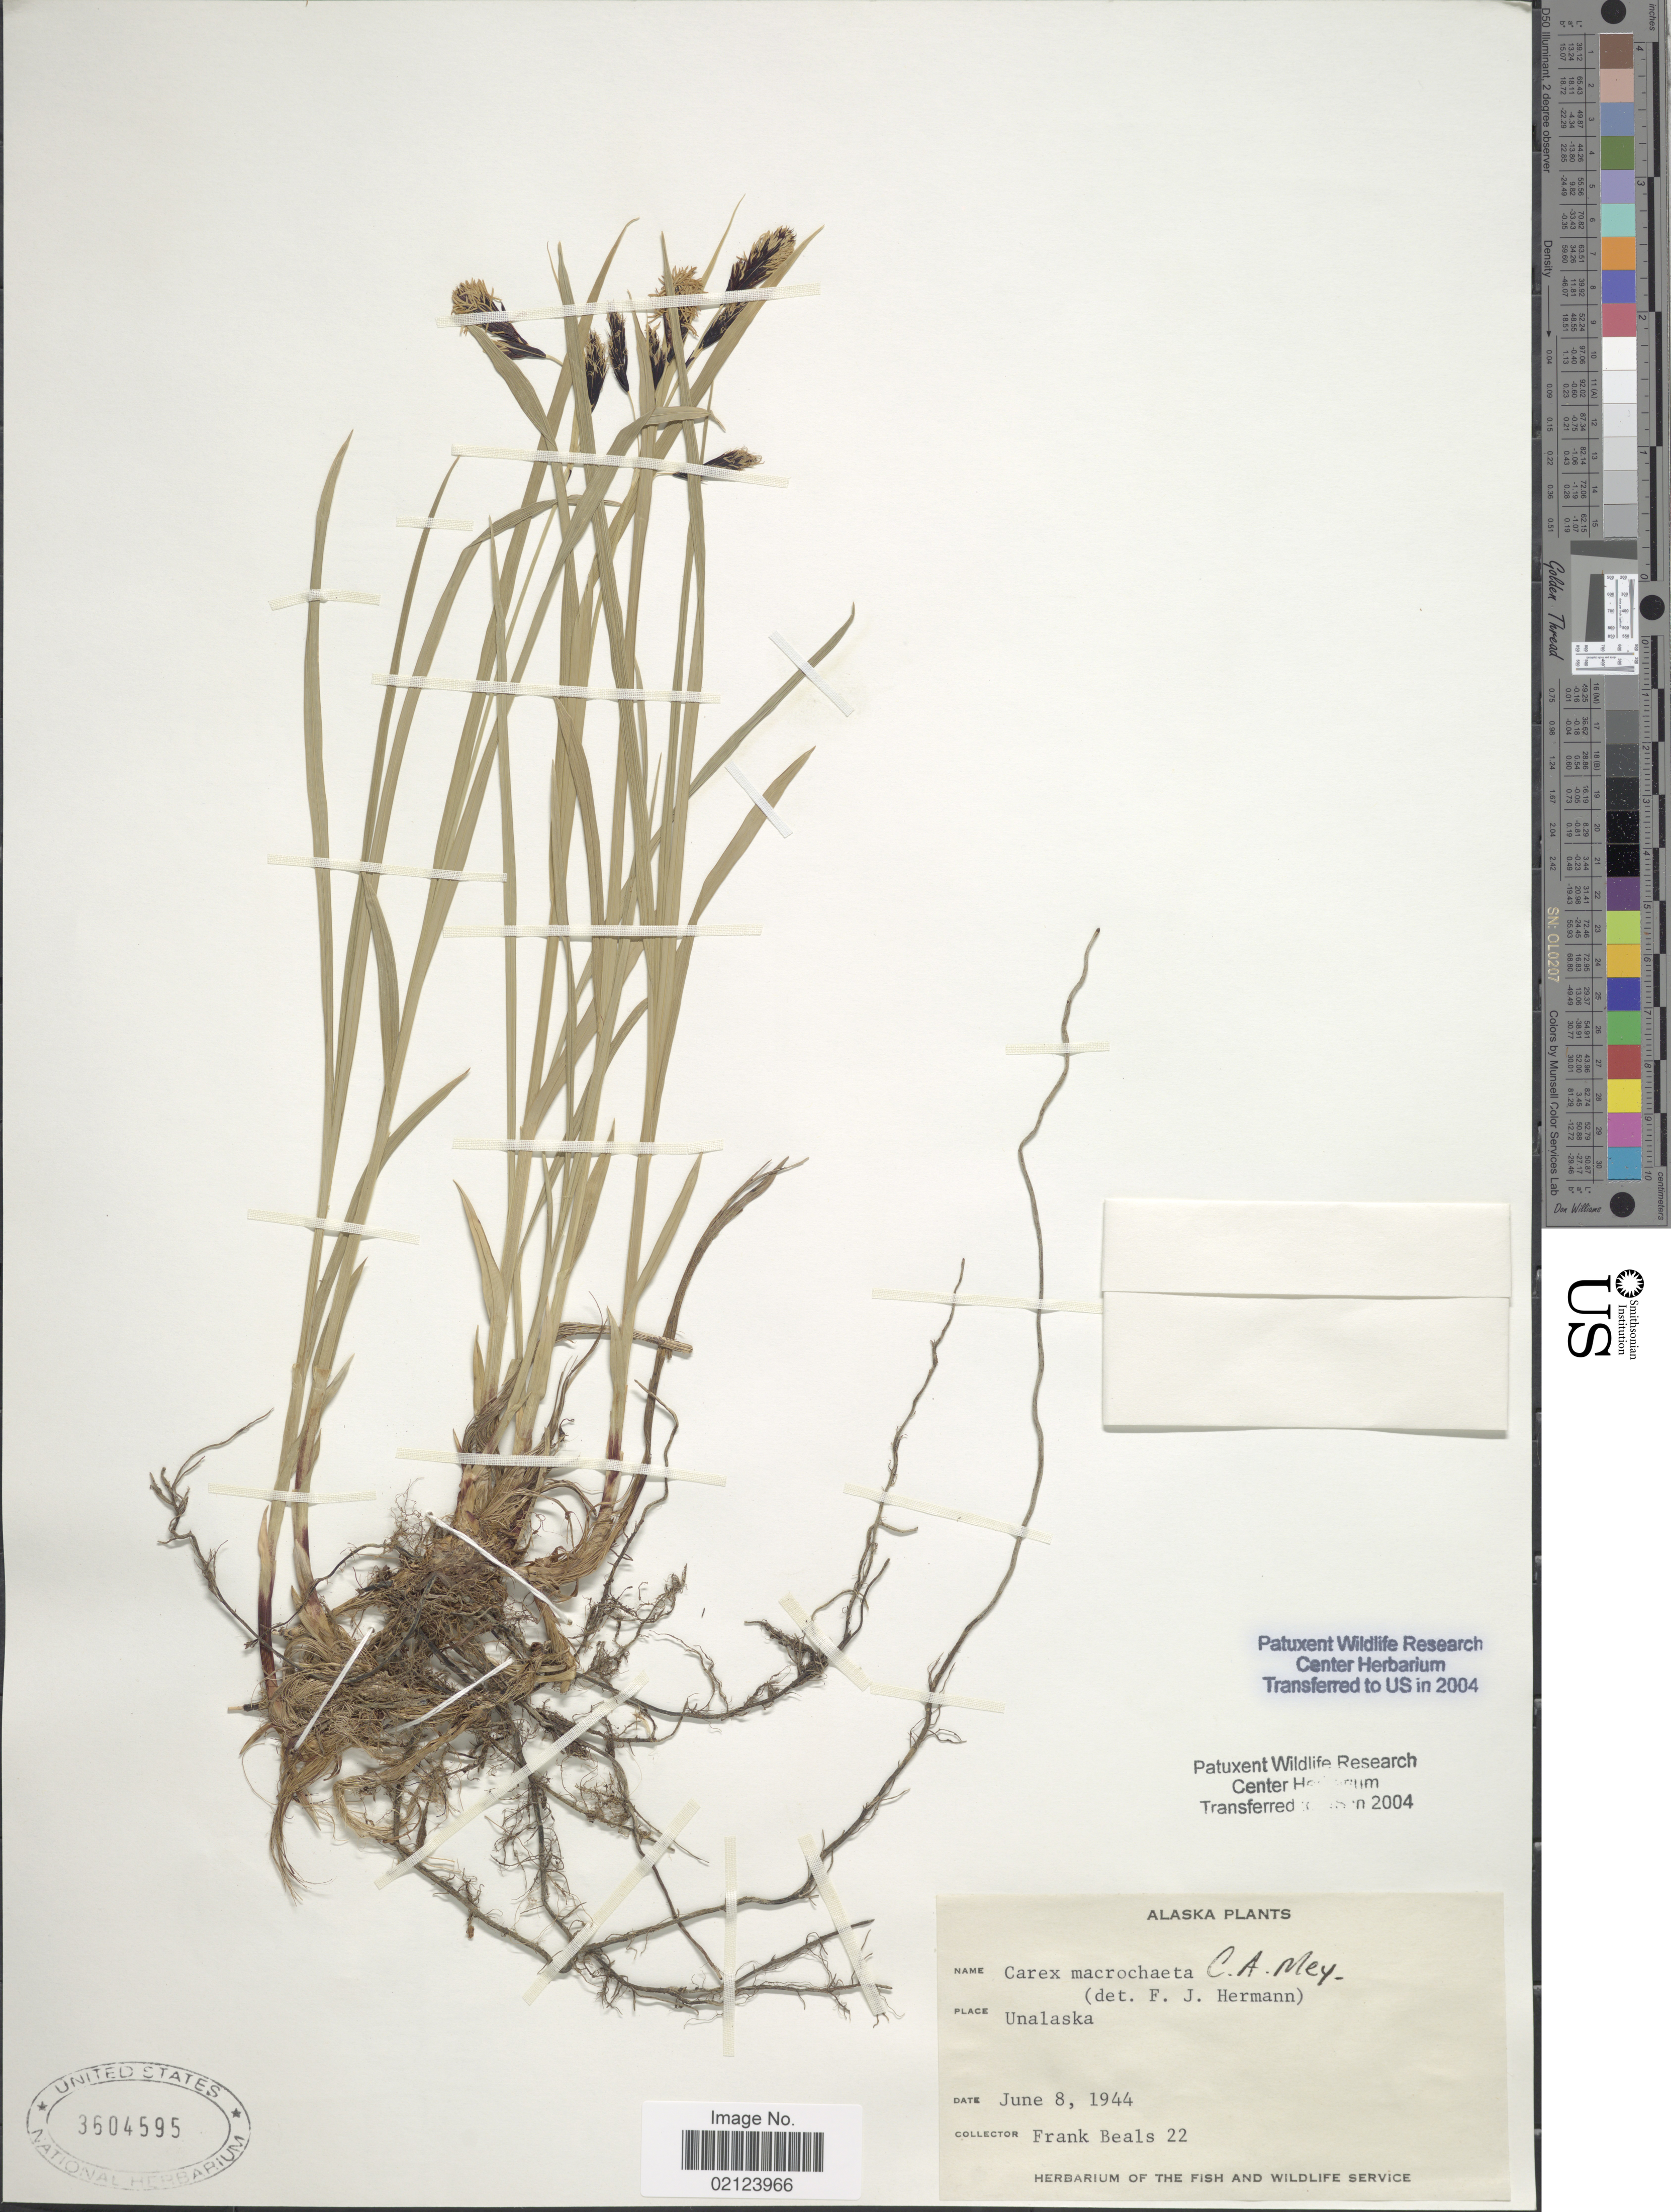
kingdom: Plantae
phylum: Tracheophyta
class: Liliopsida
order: Poales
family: Cyperaceae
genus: Carex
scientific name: Carex macrochaeta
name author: C.A. Mey.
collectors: F. Beals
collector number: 22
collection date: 1944-06-08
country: United States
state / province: Alaska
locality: Unalaska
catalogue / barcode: US 3604595